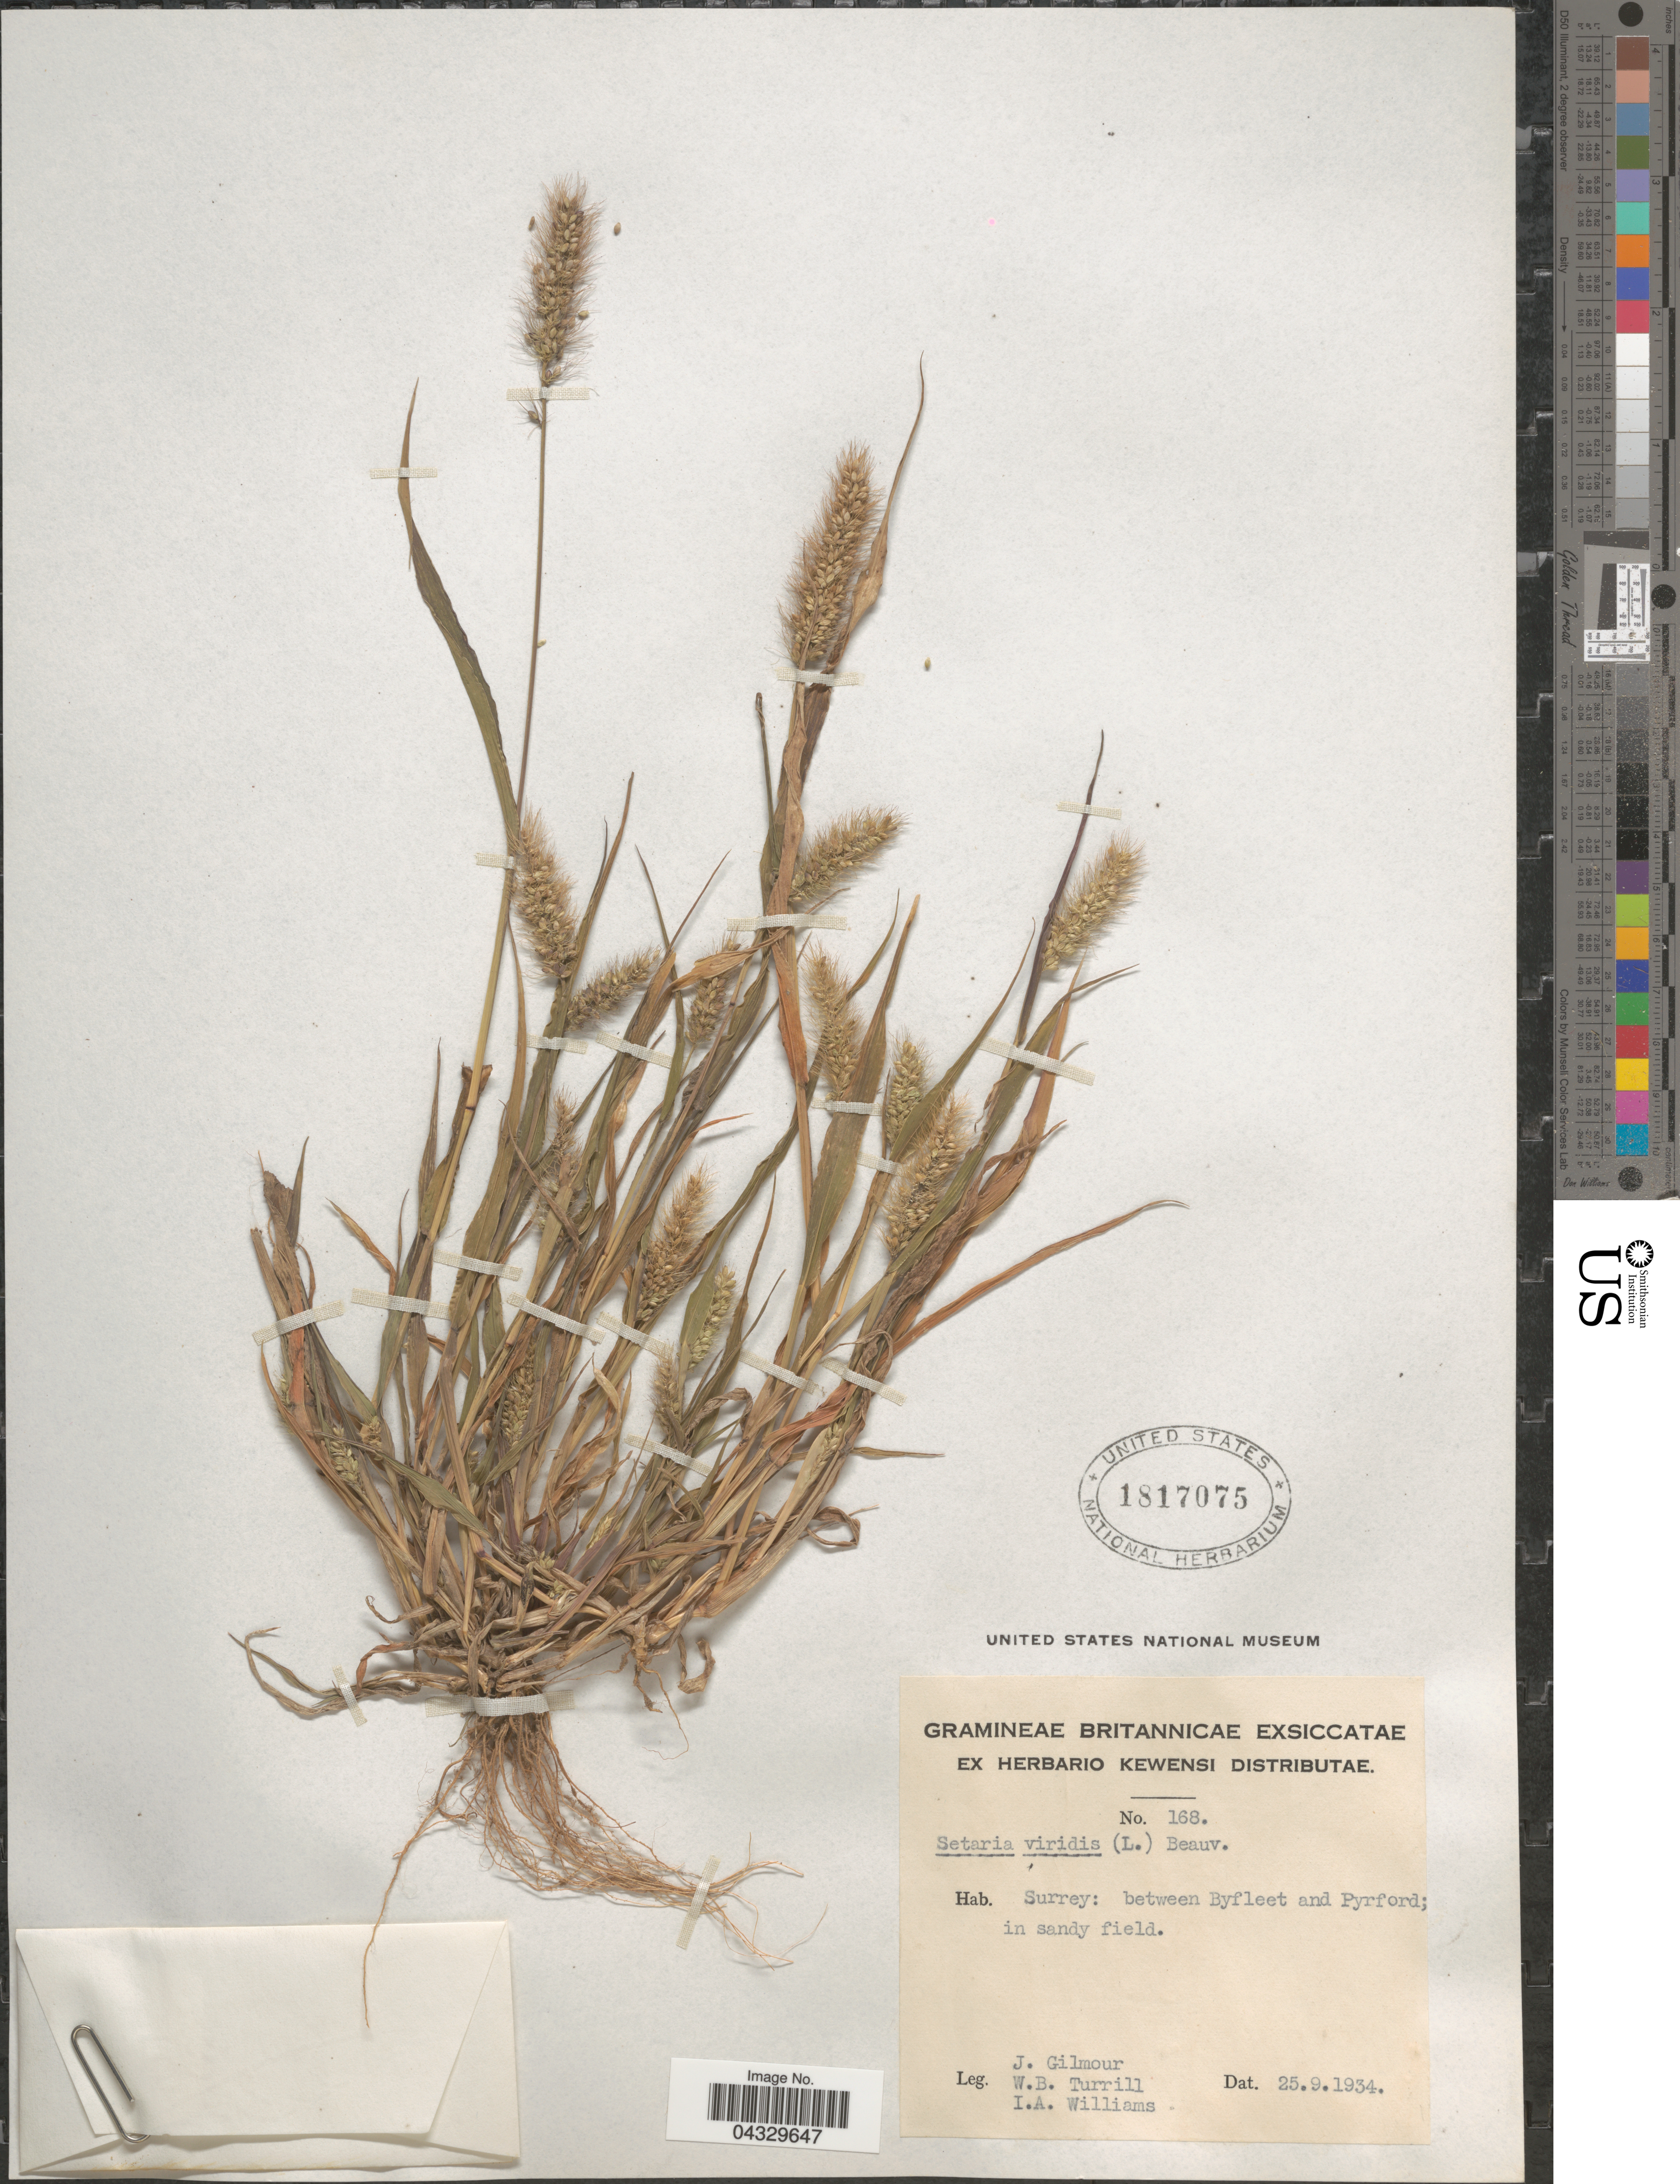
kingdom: Plantae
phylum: Tracheophyta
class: Liliopsida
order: Poales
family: Poaceae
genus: Setaria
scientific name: Setaria viridis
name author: (L.) P. Beauv.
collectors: J. Gilmour, W. B. Turrill & I. Williams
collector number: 168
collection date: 1934-09-25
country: United Kingdom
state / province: England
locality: Surrey: between Byfleet and Pyrford.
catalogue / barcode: US 1817075